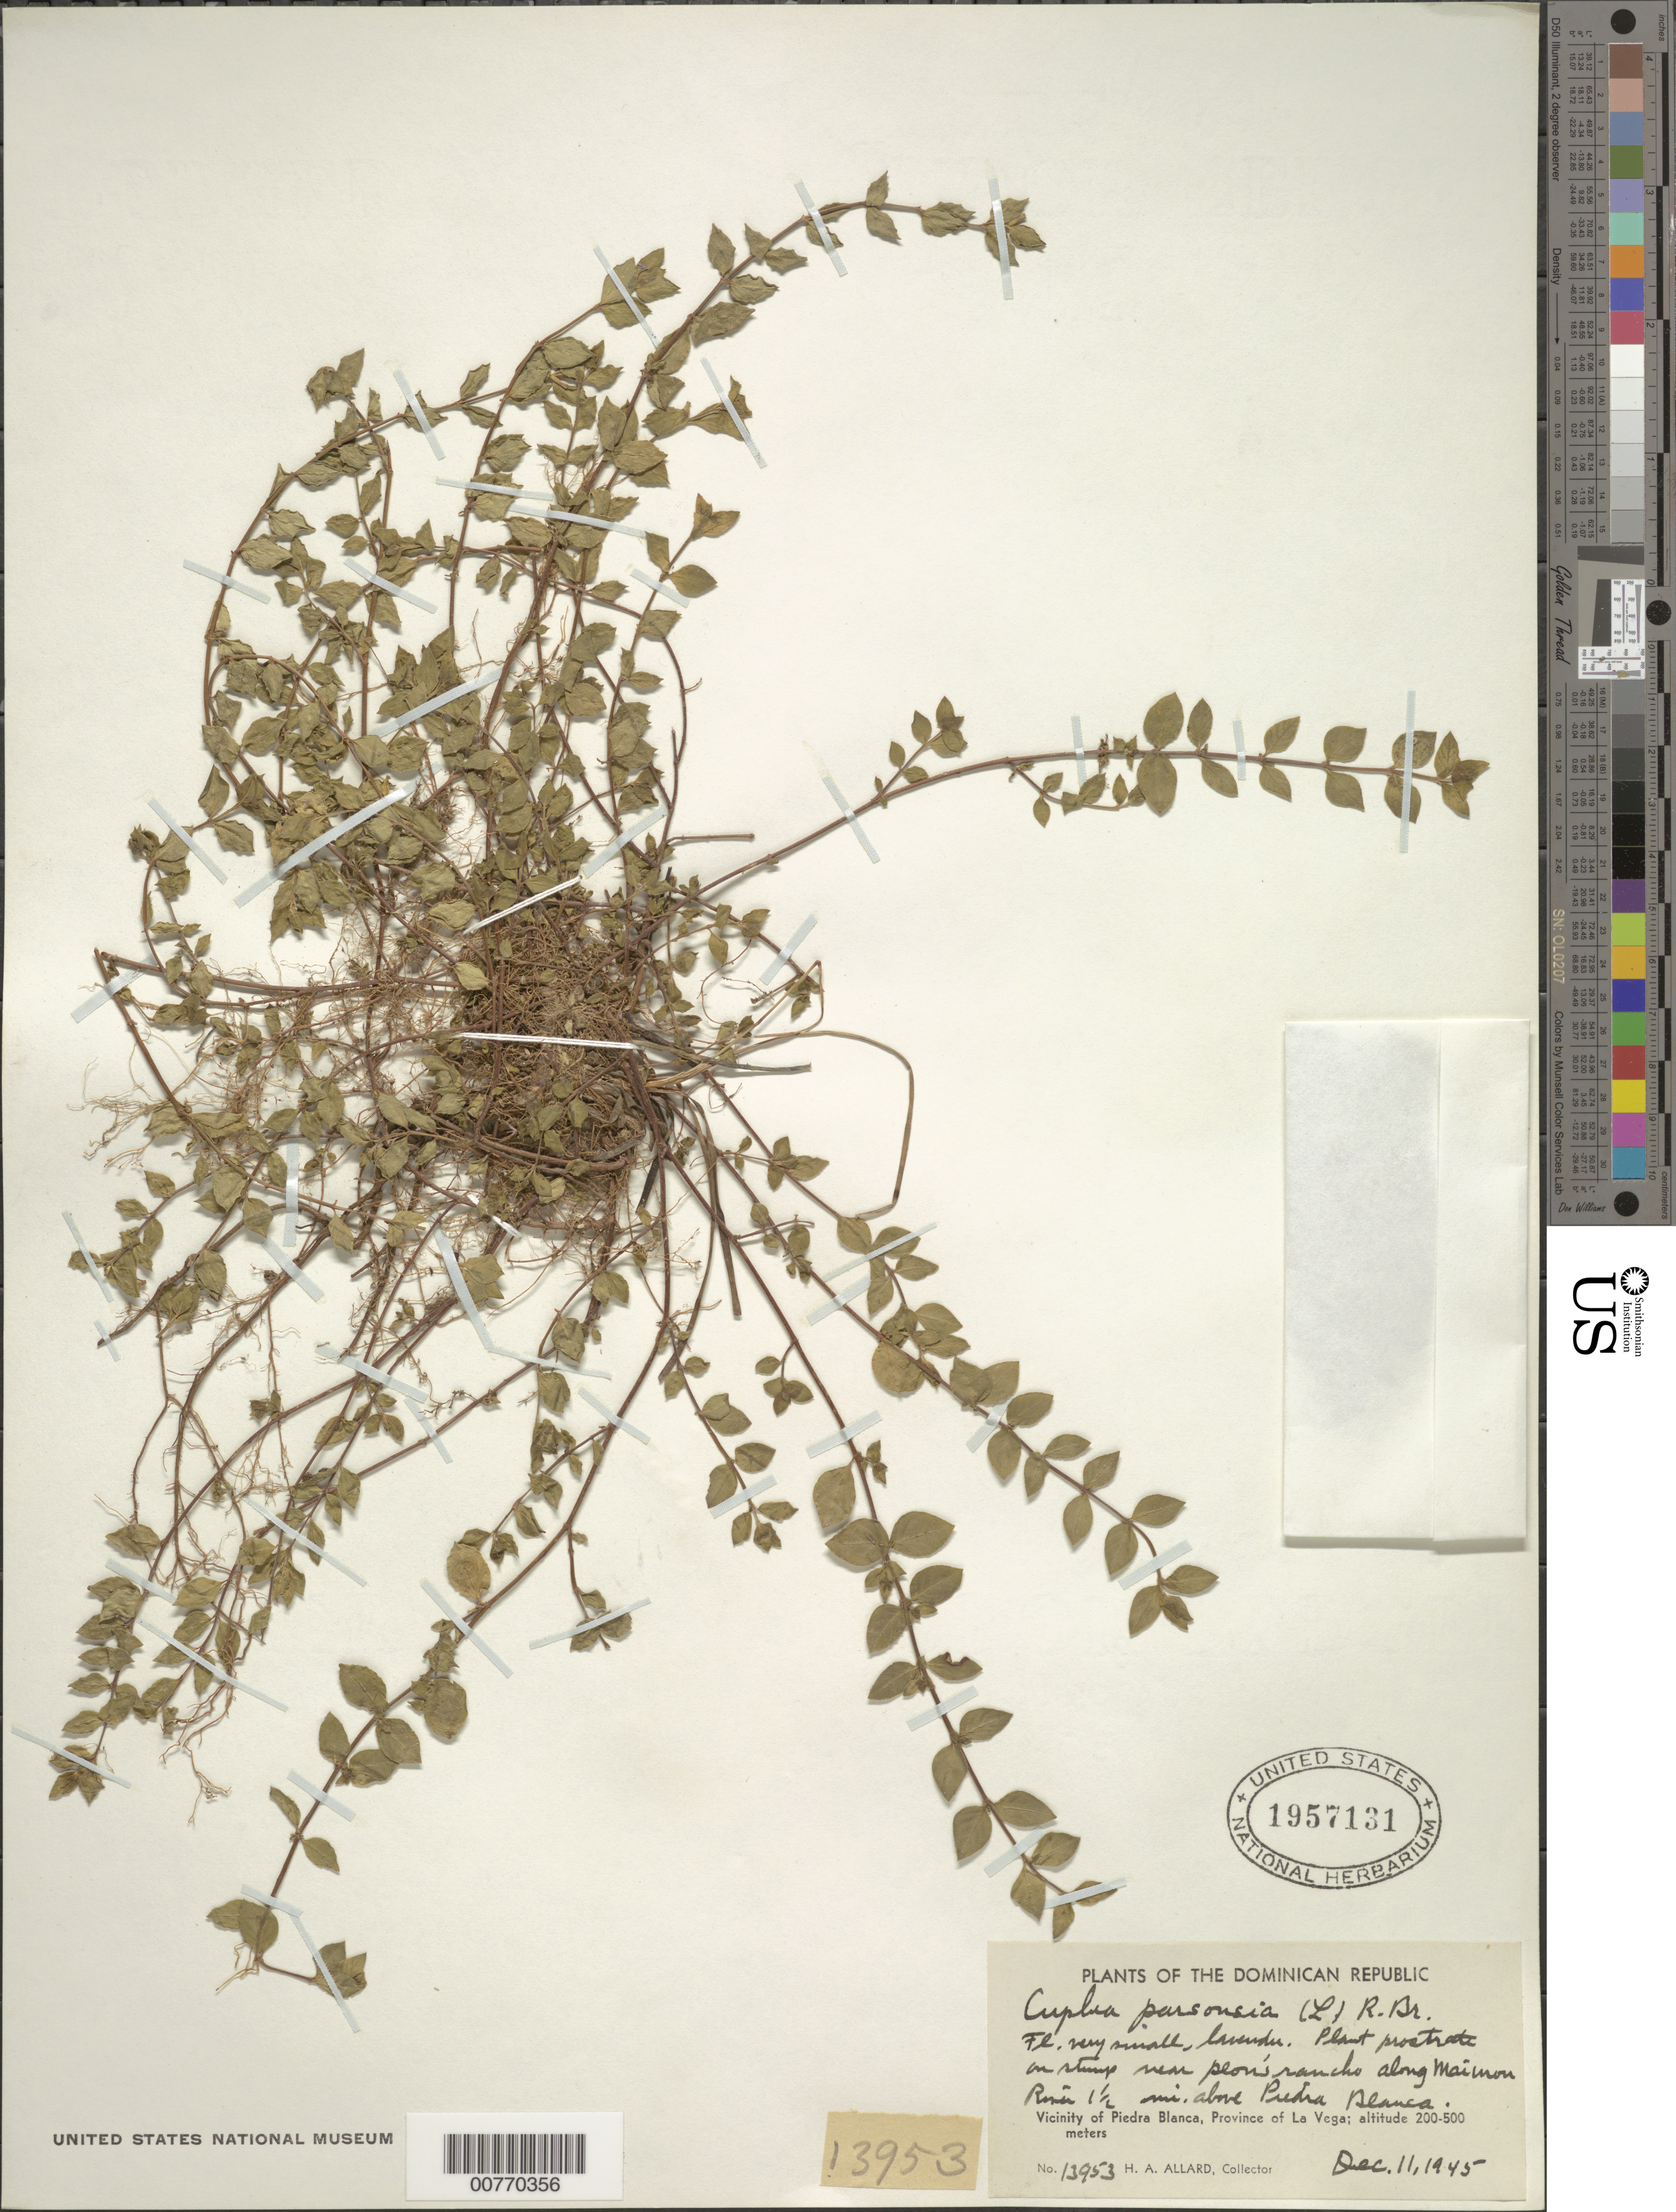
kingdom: Plantae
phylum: Tracheophyta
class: Magnoliopsida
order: Myrtales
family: Lythraceae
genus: Cuphea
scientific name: Cuphea parsonsia var. parsonsia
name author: (L.) R. Br. ex Steud.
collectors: H. A. Allard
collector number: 13953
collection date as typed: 11 Dec 1945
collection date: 1945-12-11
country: Dominican Republic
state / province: La Vega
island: Hispaniola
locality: Vicinity of Piedra Blanca, near "plois" rancho along Maimon River, 1.5 mile above Piedra Blanca.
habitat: On steep.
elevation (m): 200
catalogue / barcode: US 1957131